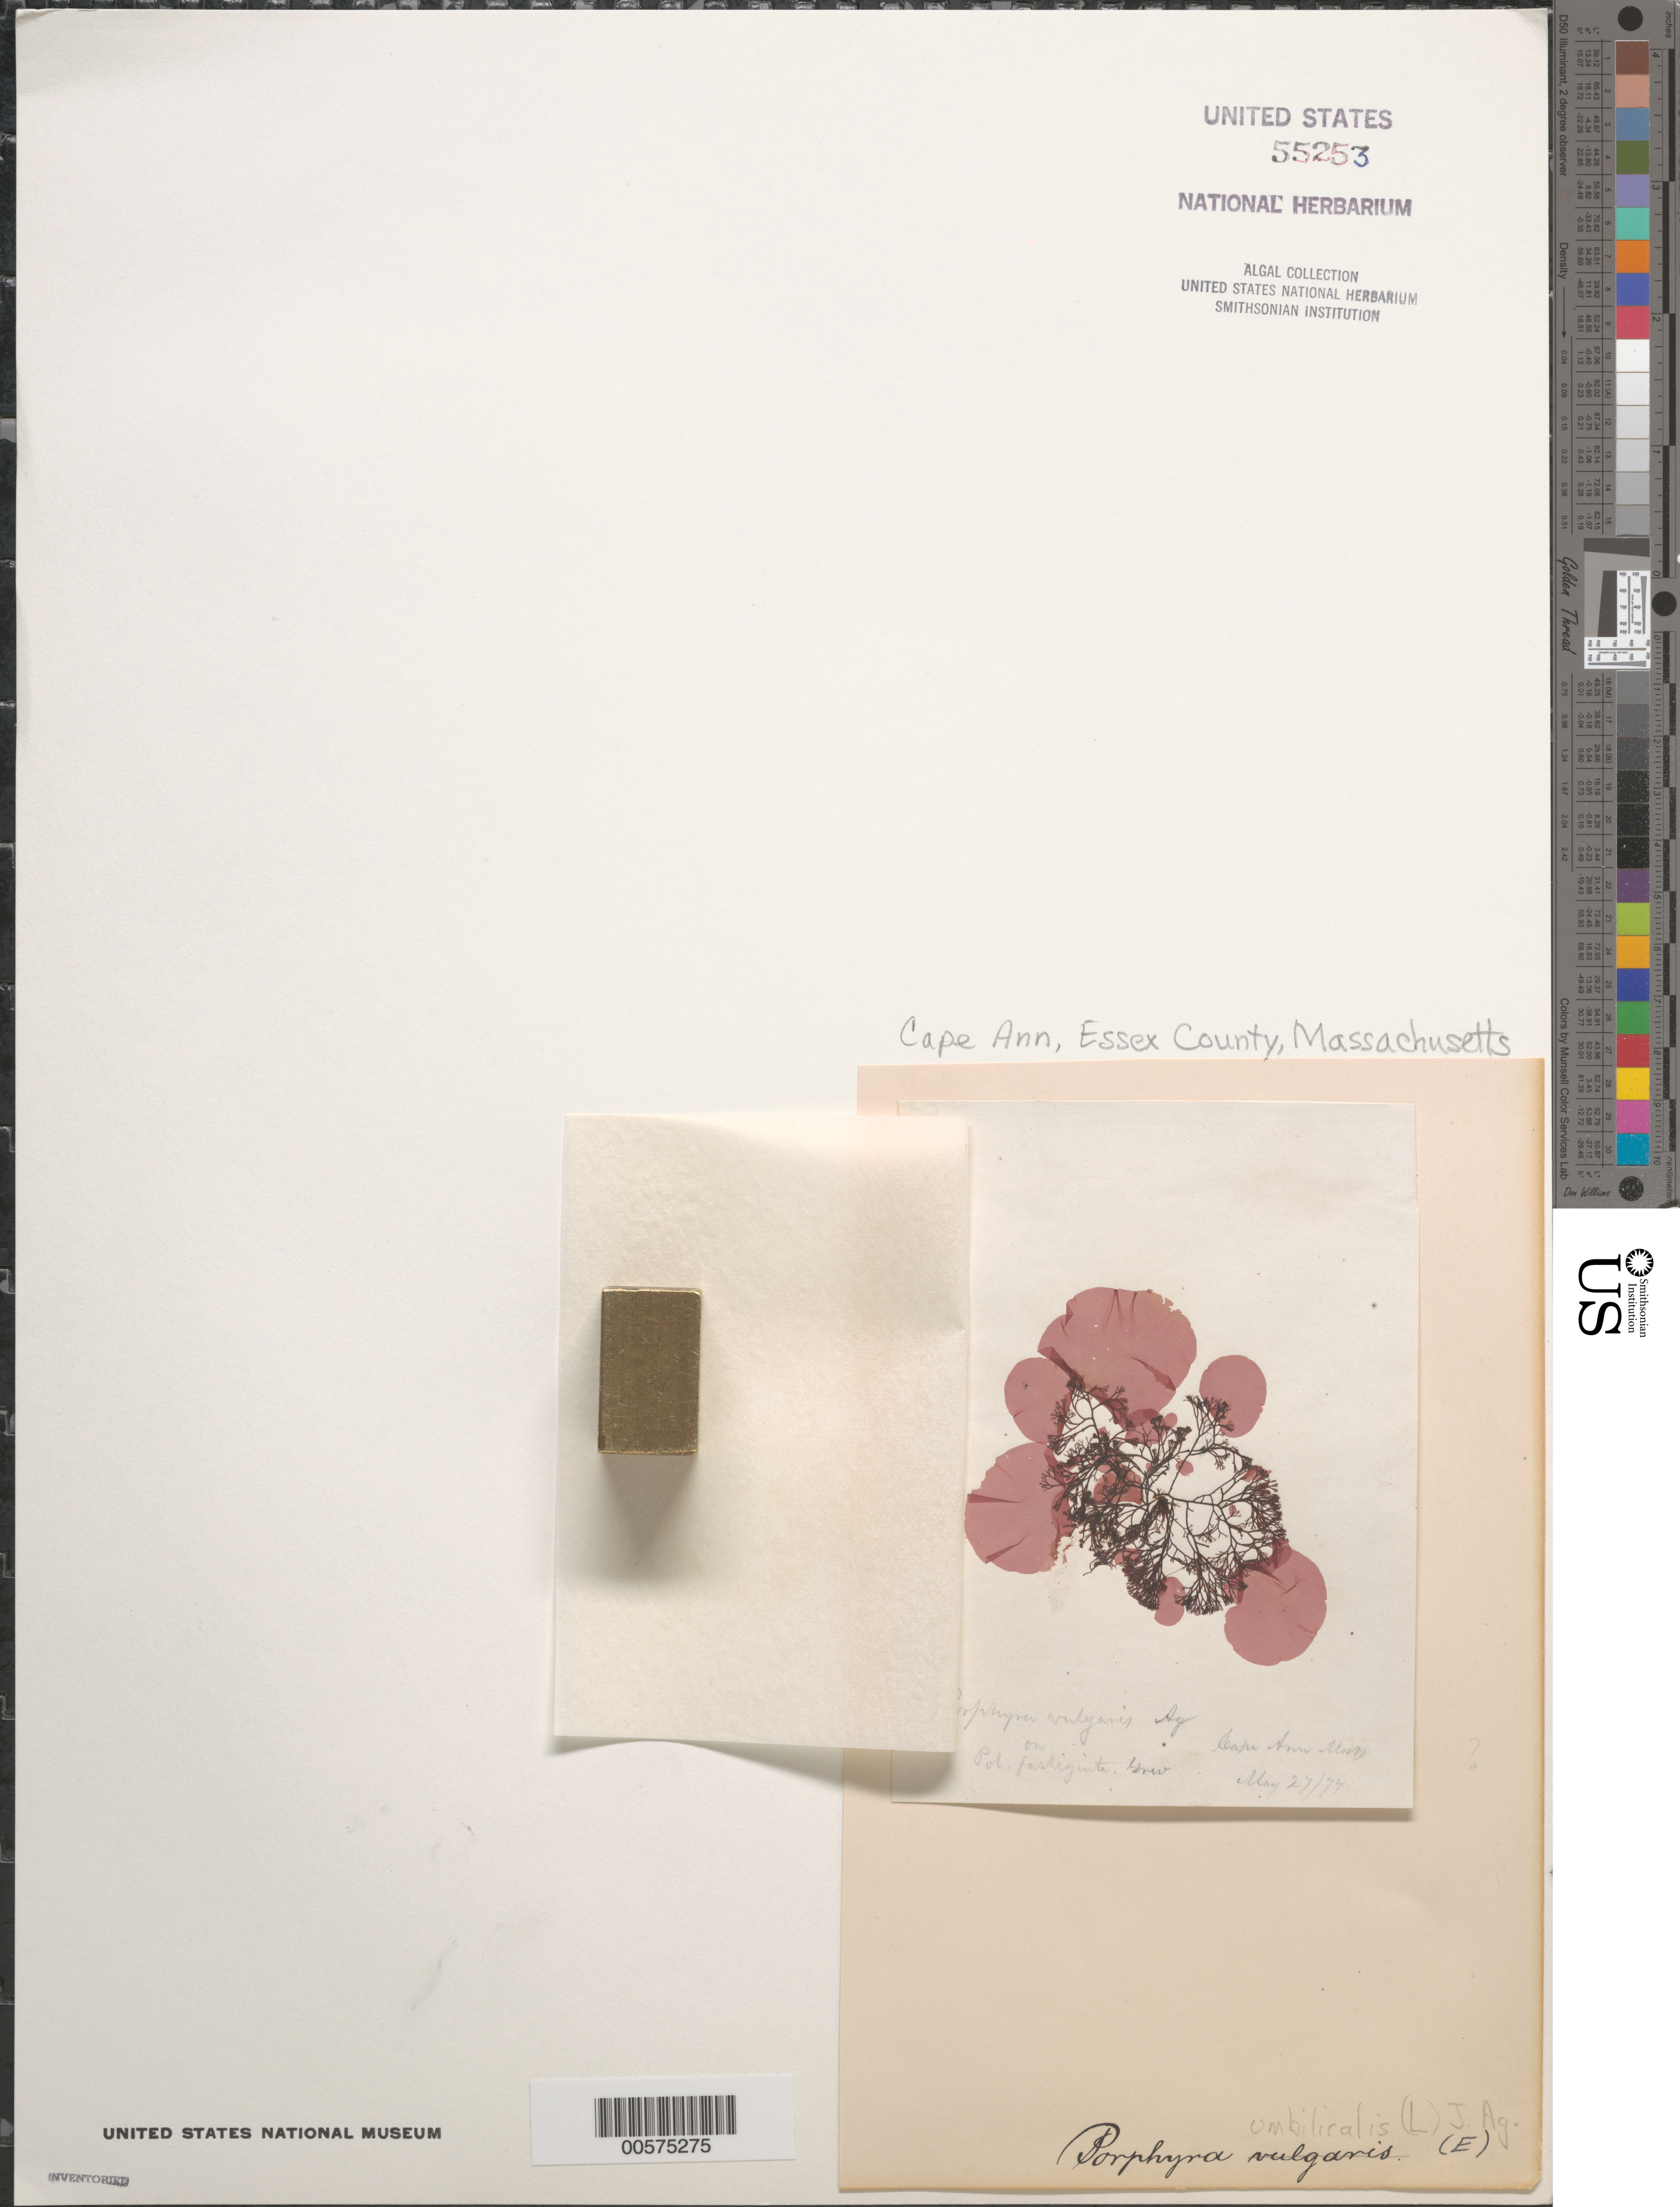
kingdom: Plantae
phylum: Rhodophyta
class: Bangiophyceae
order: Bangiales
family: Bangiaceae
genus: Porphyra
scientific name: Porphyra umbilicalis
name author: Kütz.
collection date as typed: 27 May 1874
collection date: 1874-05-27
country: United States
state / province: Massachusetts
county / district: Essex County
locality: Cape Ann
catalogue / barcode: US 55253